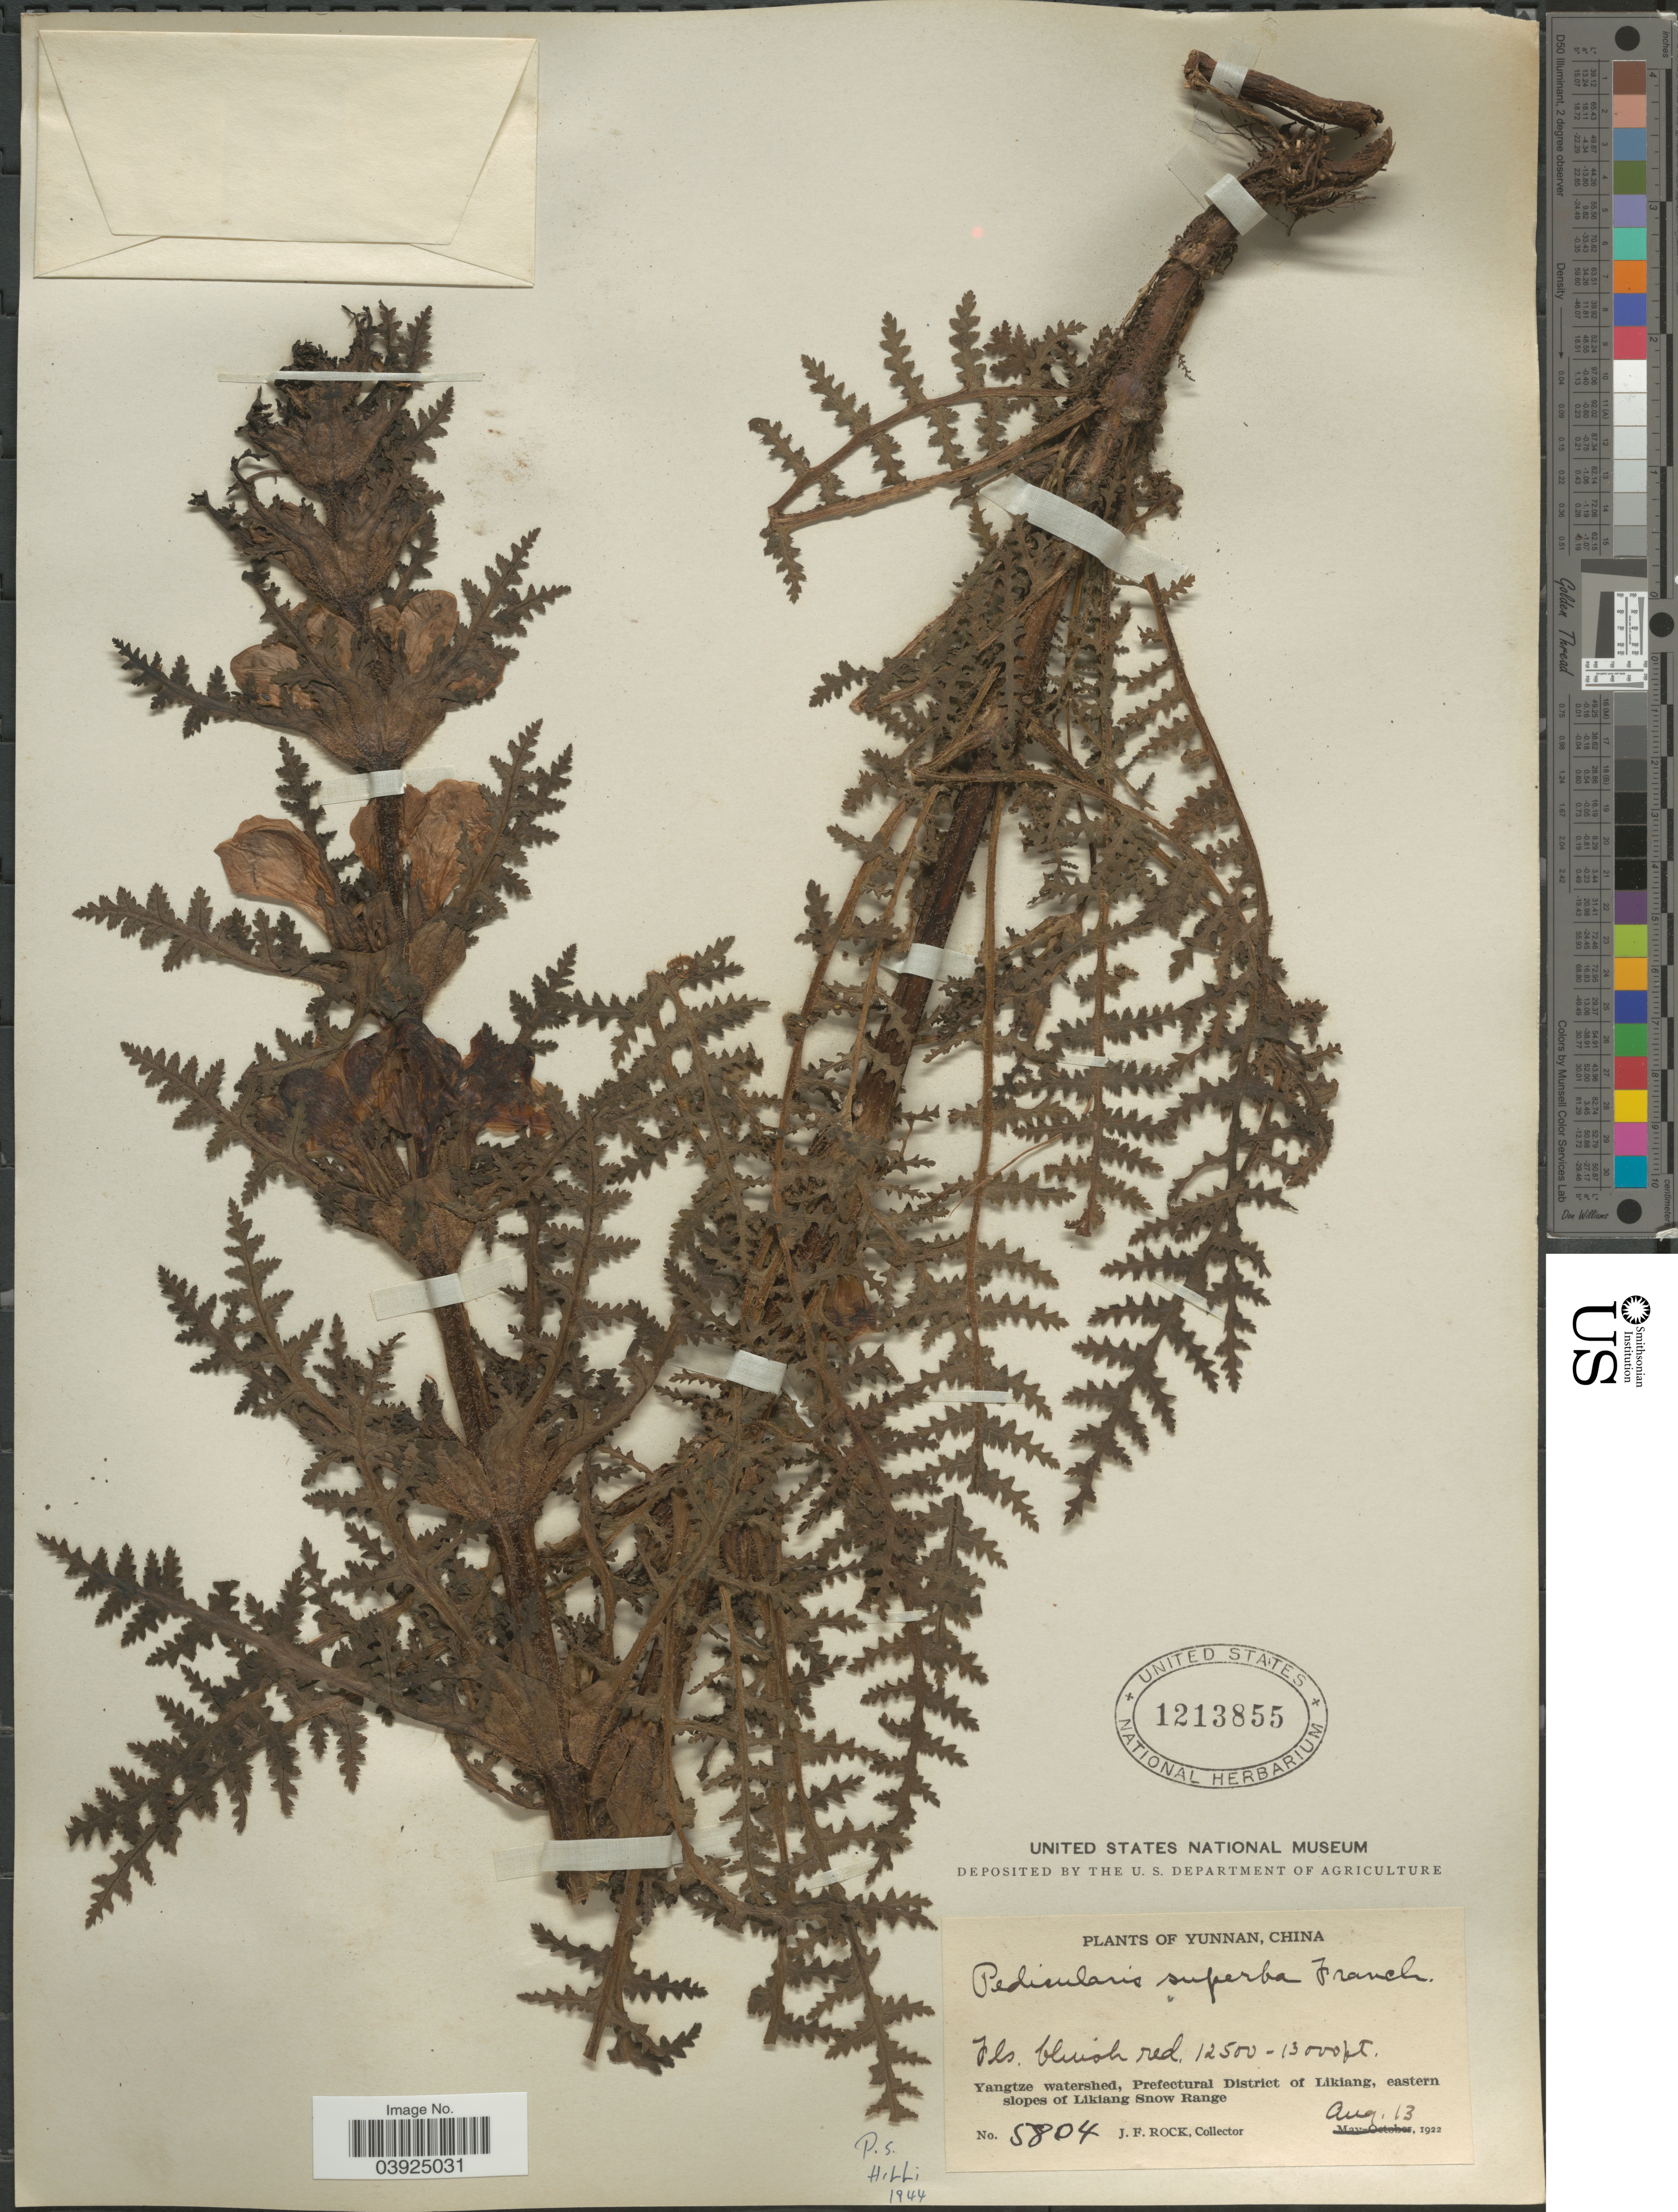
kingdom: Plantae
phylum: Tracheophyta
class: Magnoliopsida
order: Lamiales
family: Orobanchaceae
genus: Pedicularis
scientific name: Pedicularis superba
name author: Franch. ex Maxim.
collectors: J. Rock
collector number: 5804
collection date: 1922-08-13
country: China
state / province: Yunnan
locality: Yangtze watershed, Prefectural District of Likiang, eastern slopes of Likiang Snow Range.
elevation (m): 3810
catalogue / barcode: US 1213855